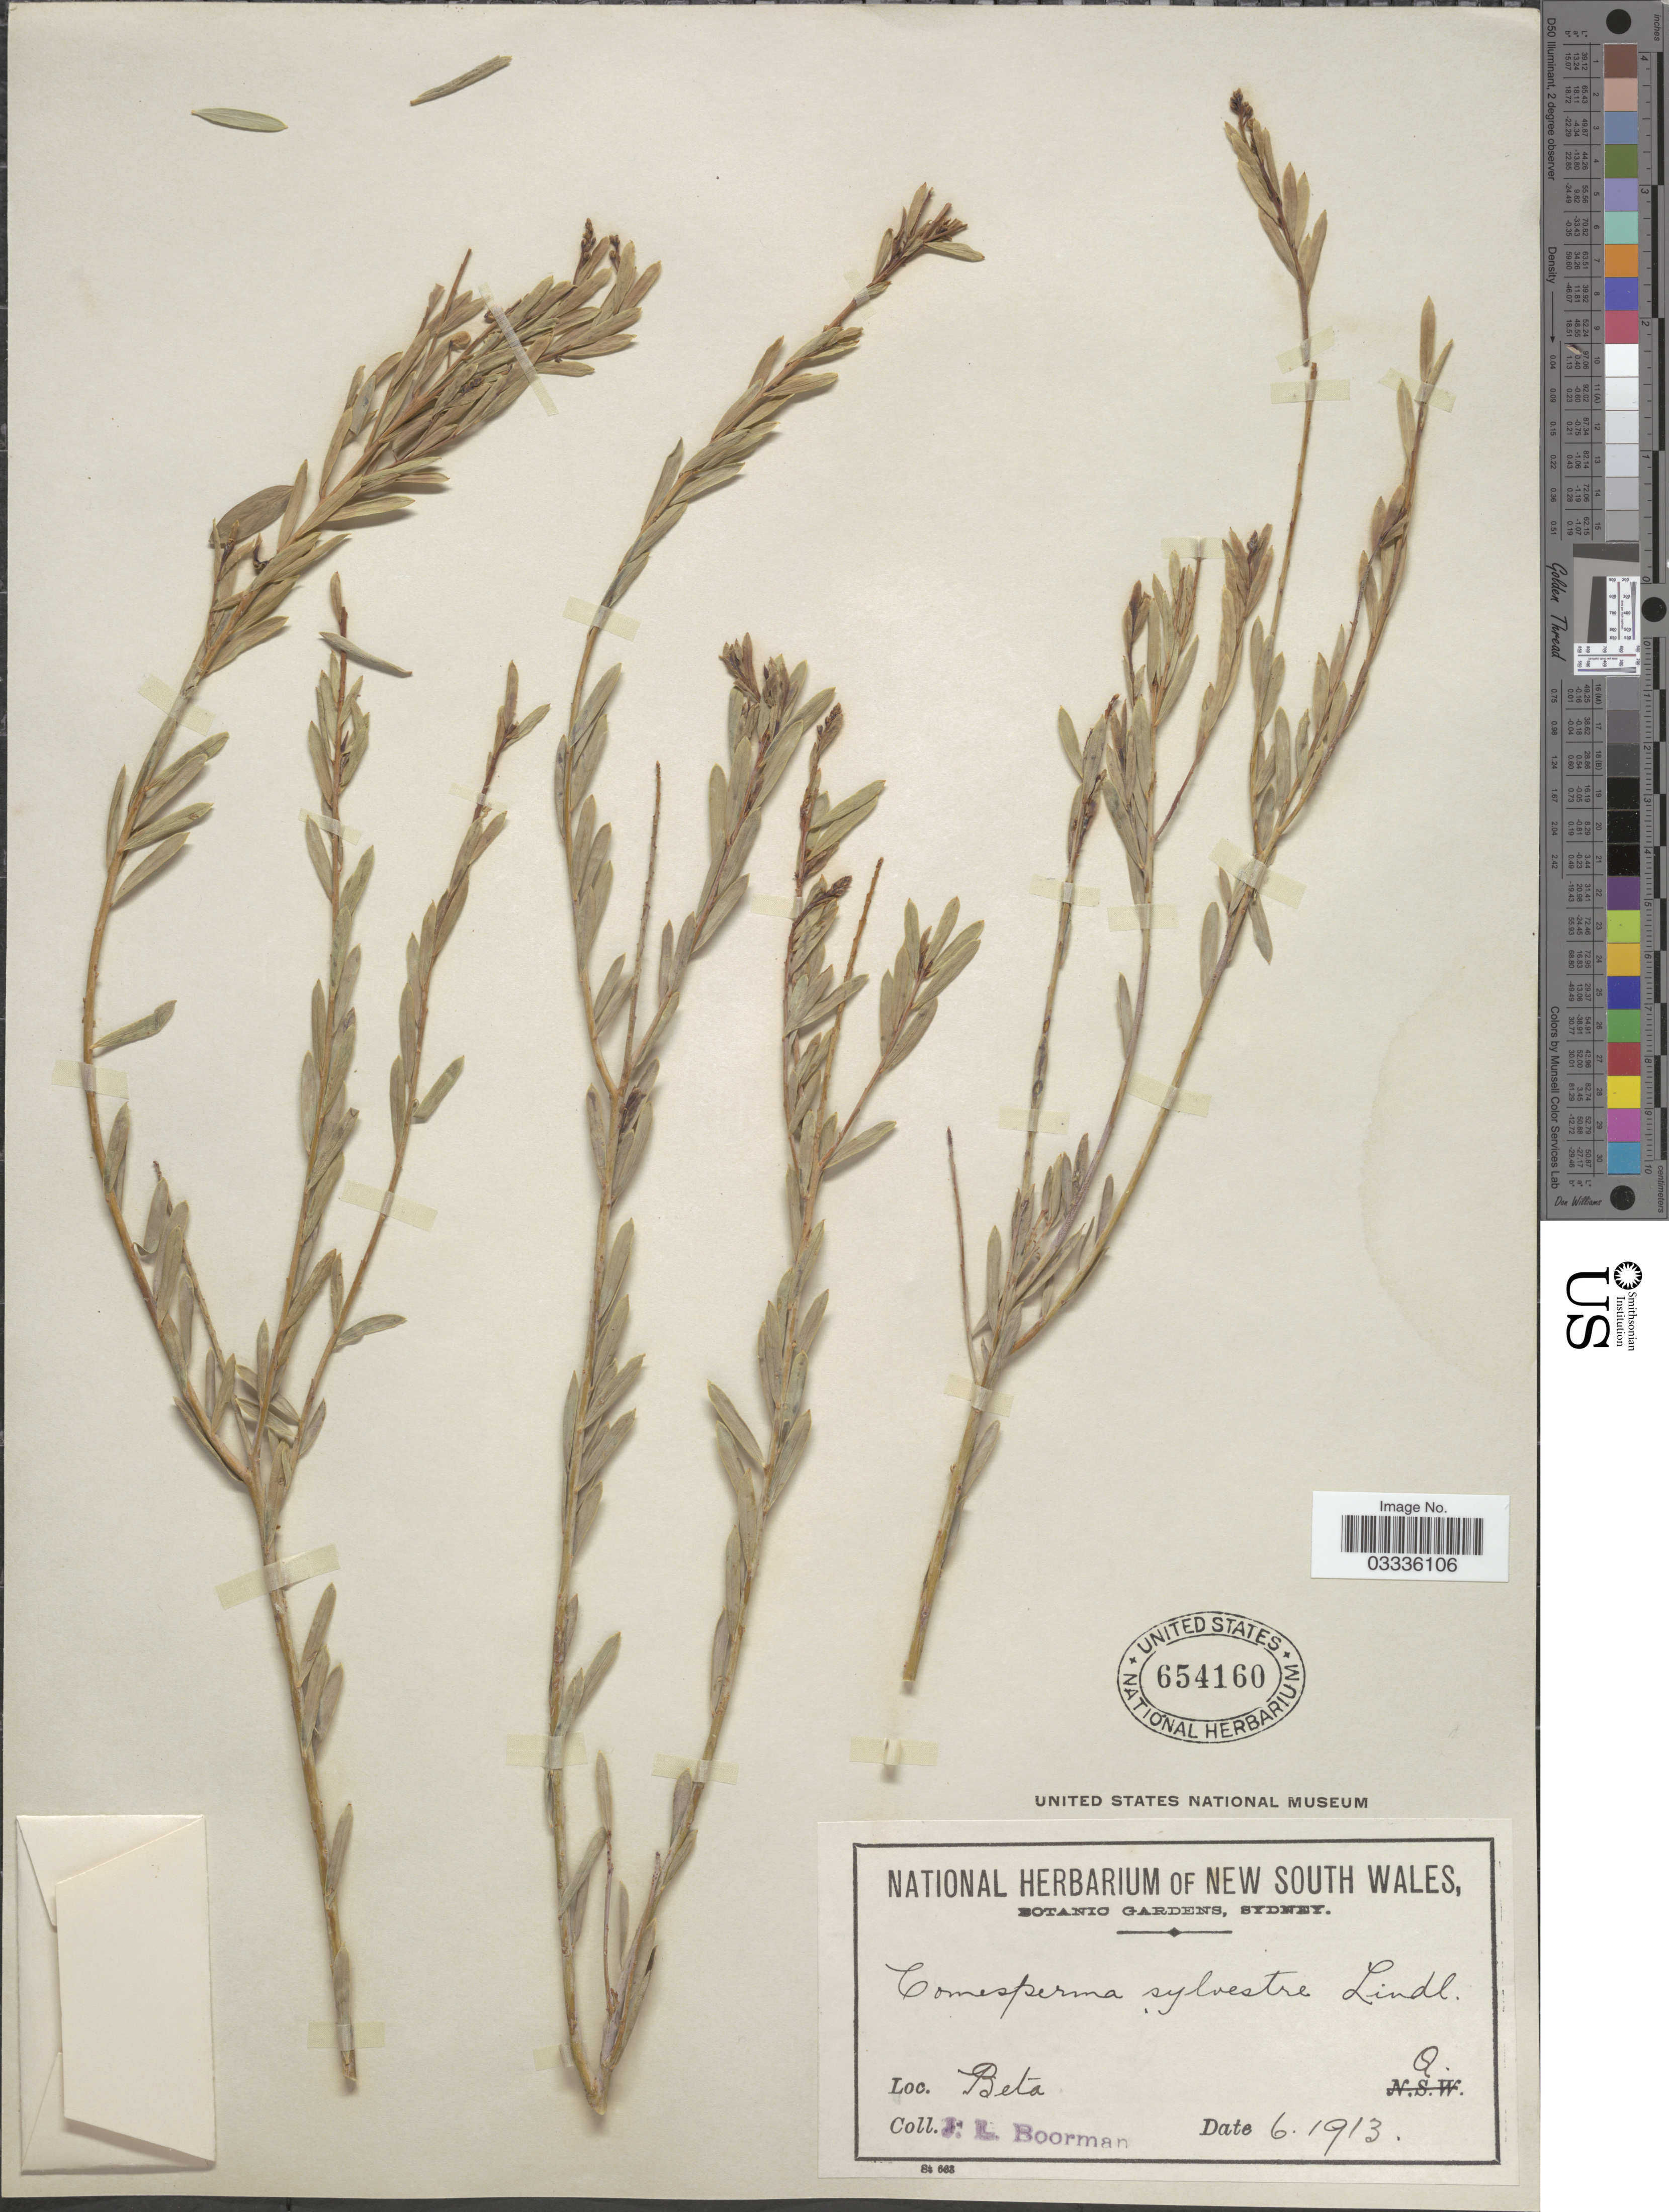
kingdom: Plantae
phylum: Tracheophyta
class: Magnoliopsida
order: Fabales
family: Polygalaceae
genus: Comesperma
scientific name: Comesperma sylvestre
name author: Lindl.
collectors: J. Boorman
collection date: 1913-06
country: Australia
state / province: Queensland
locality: Beta, Q.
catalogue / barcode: US 654160